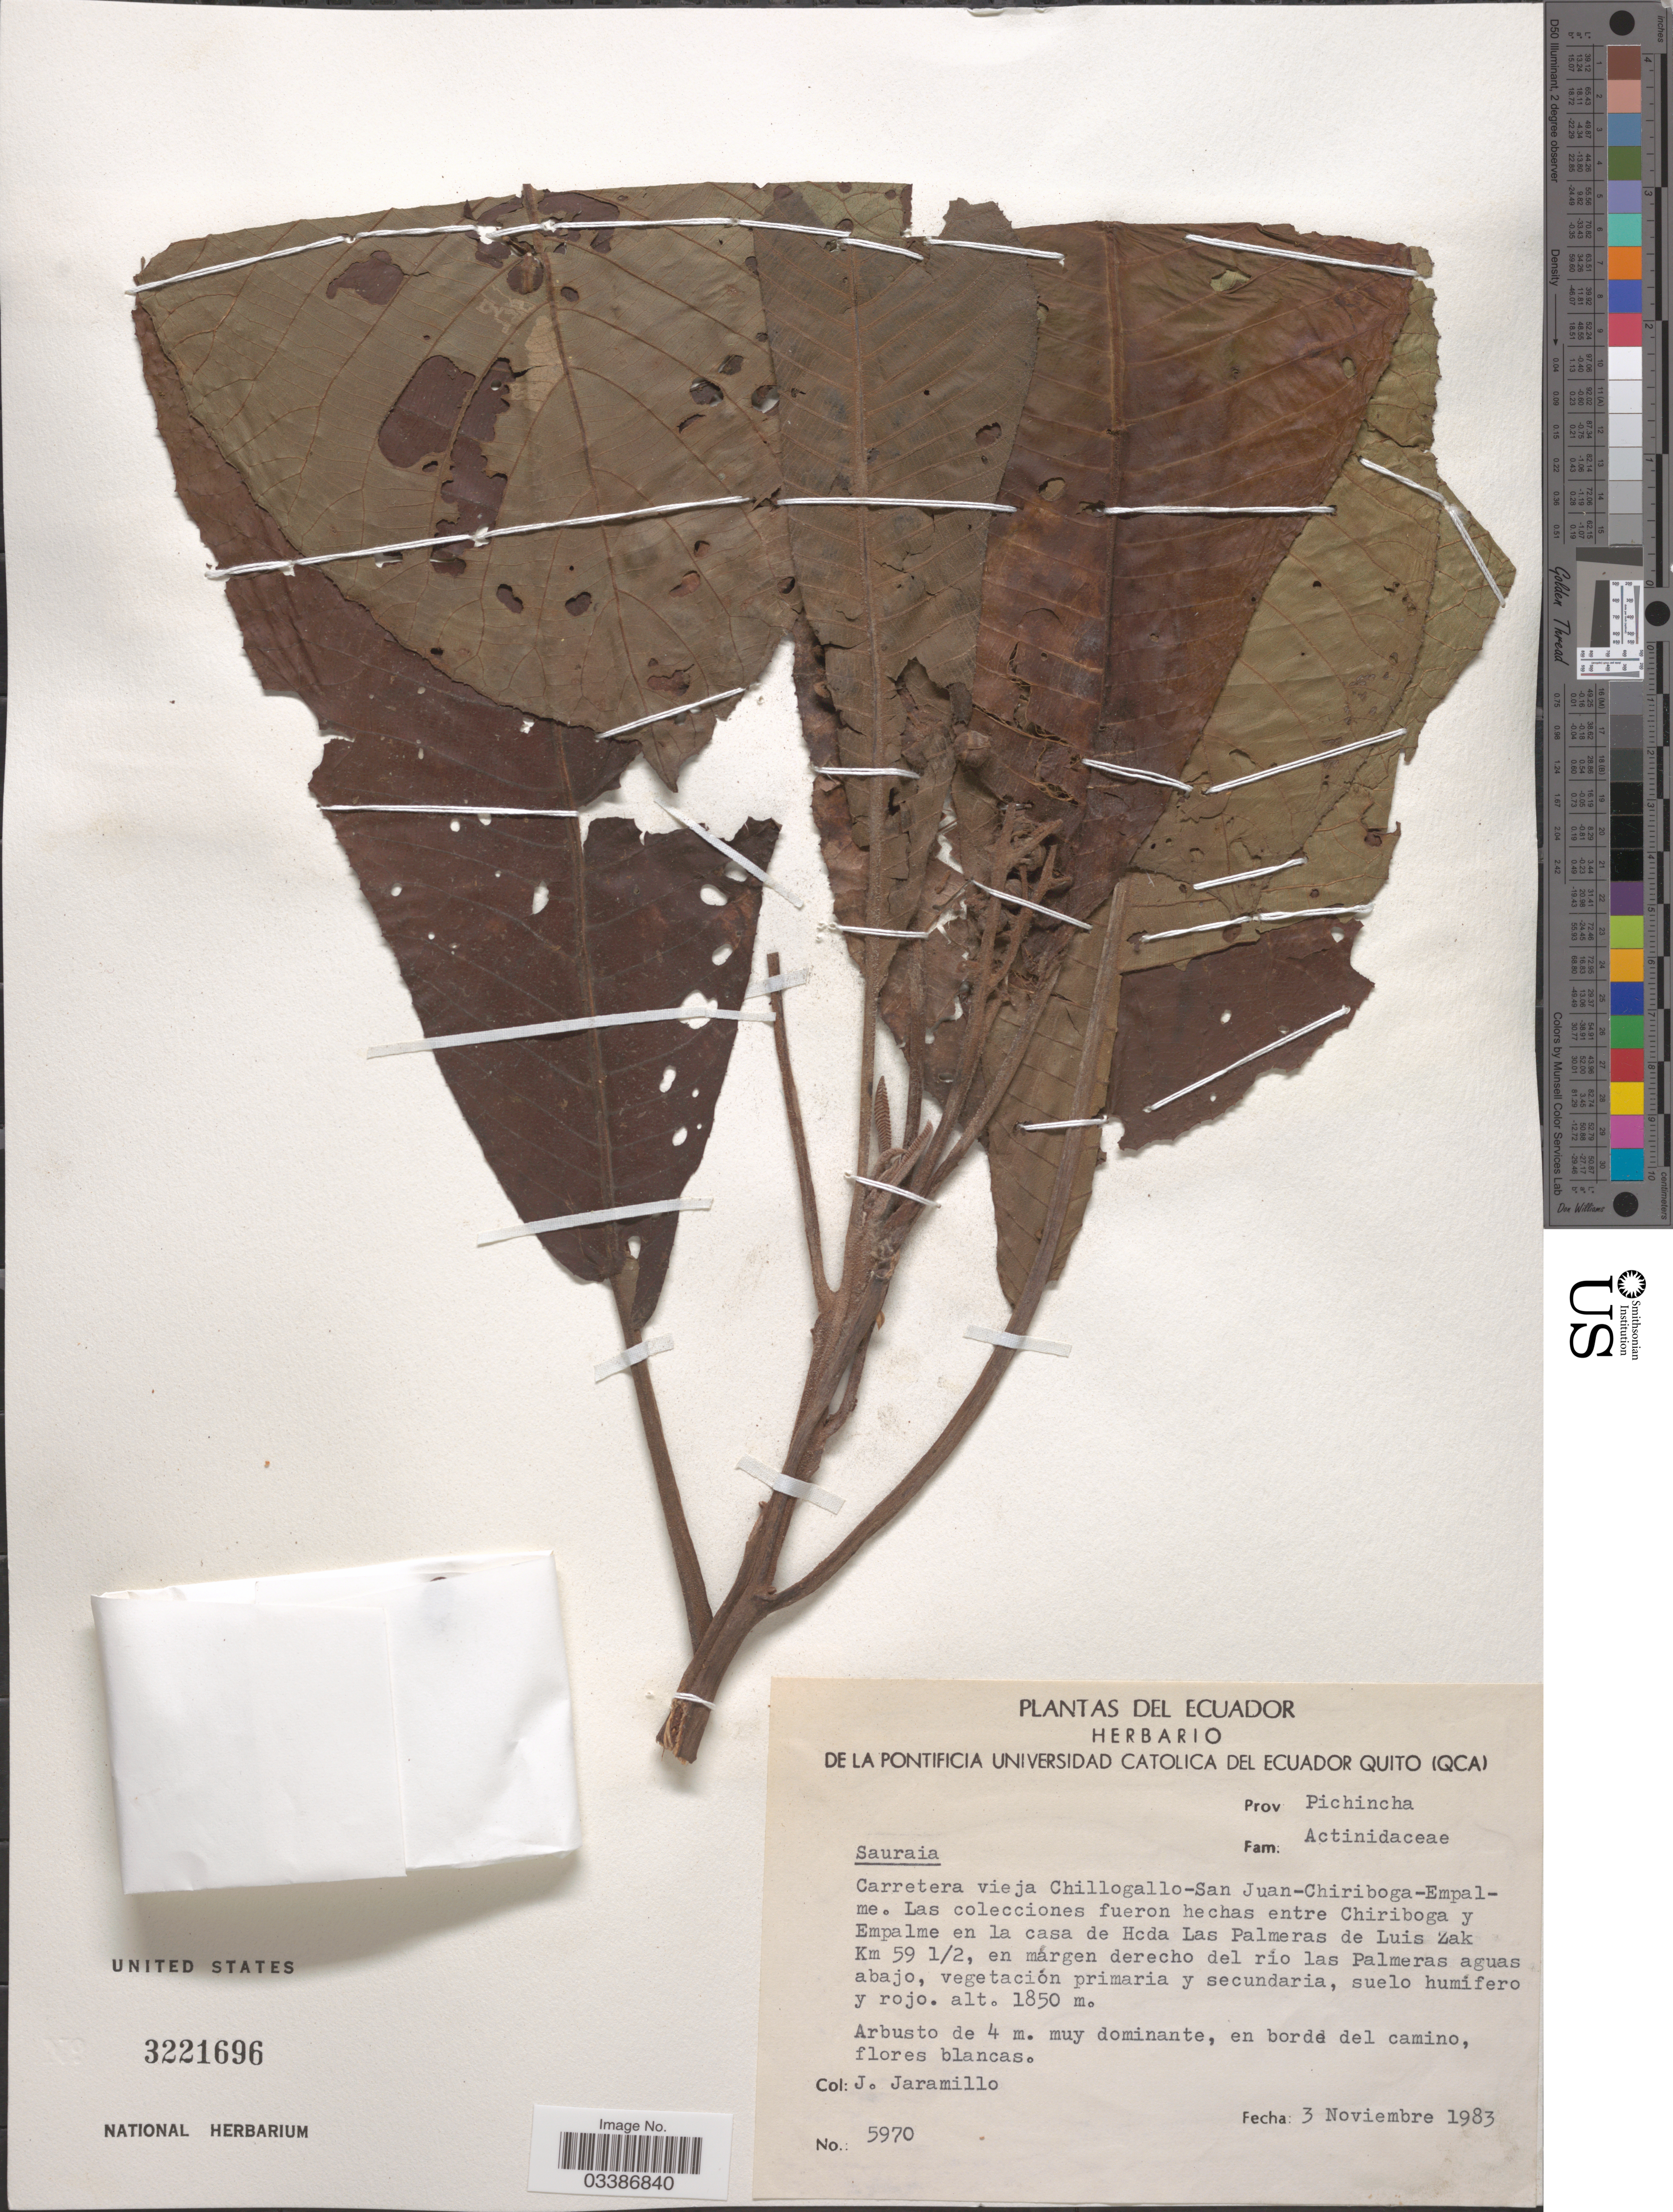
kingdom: Plantae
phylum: Tracheophyta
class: Magnoliopsida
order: Ericales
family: Actinidiaceae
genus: Saurauia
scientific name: Saurauia sp.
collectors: J. Jaramillo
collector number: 5970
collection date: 1983-11-03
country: Ecuador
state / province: Pichincha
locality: Carretera vieja Chillogallo-San Juan-Chiriboga- Empalme. Las colecciones fueron hechas entre Chiriboga y Empalme en la casa de Hcda Las Palmeras de Luis Zak Km 59 ½, en márgen derecho del río las Palmeras aguas abajo.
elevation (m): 1850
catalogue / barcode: US 3221696